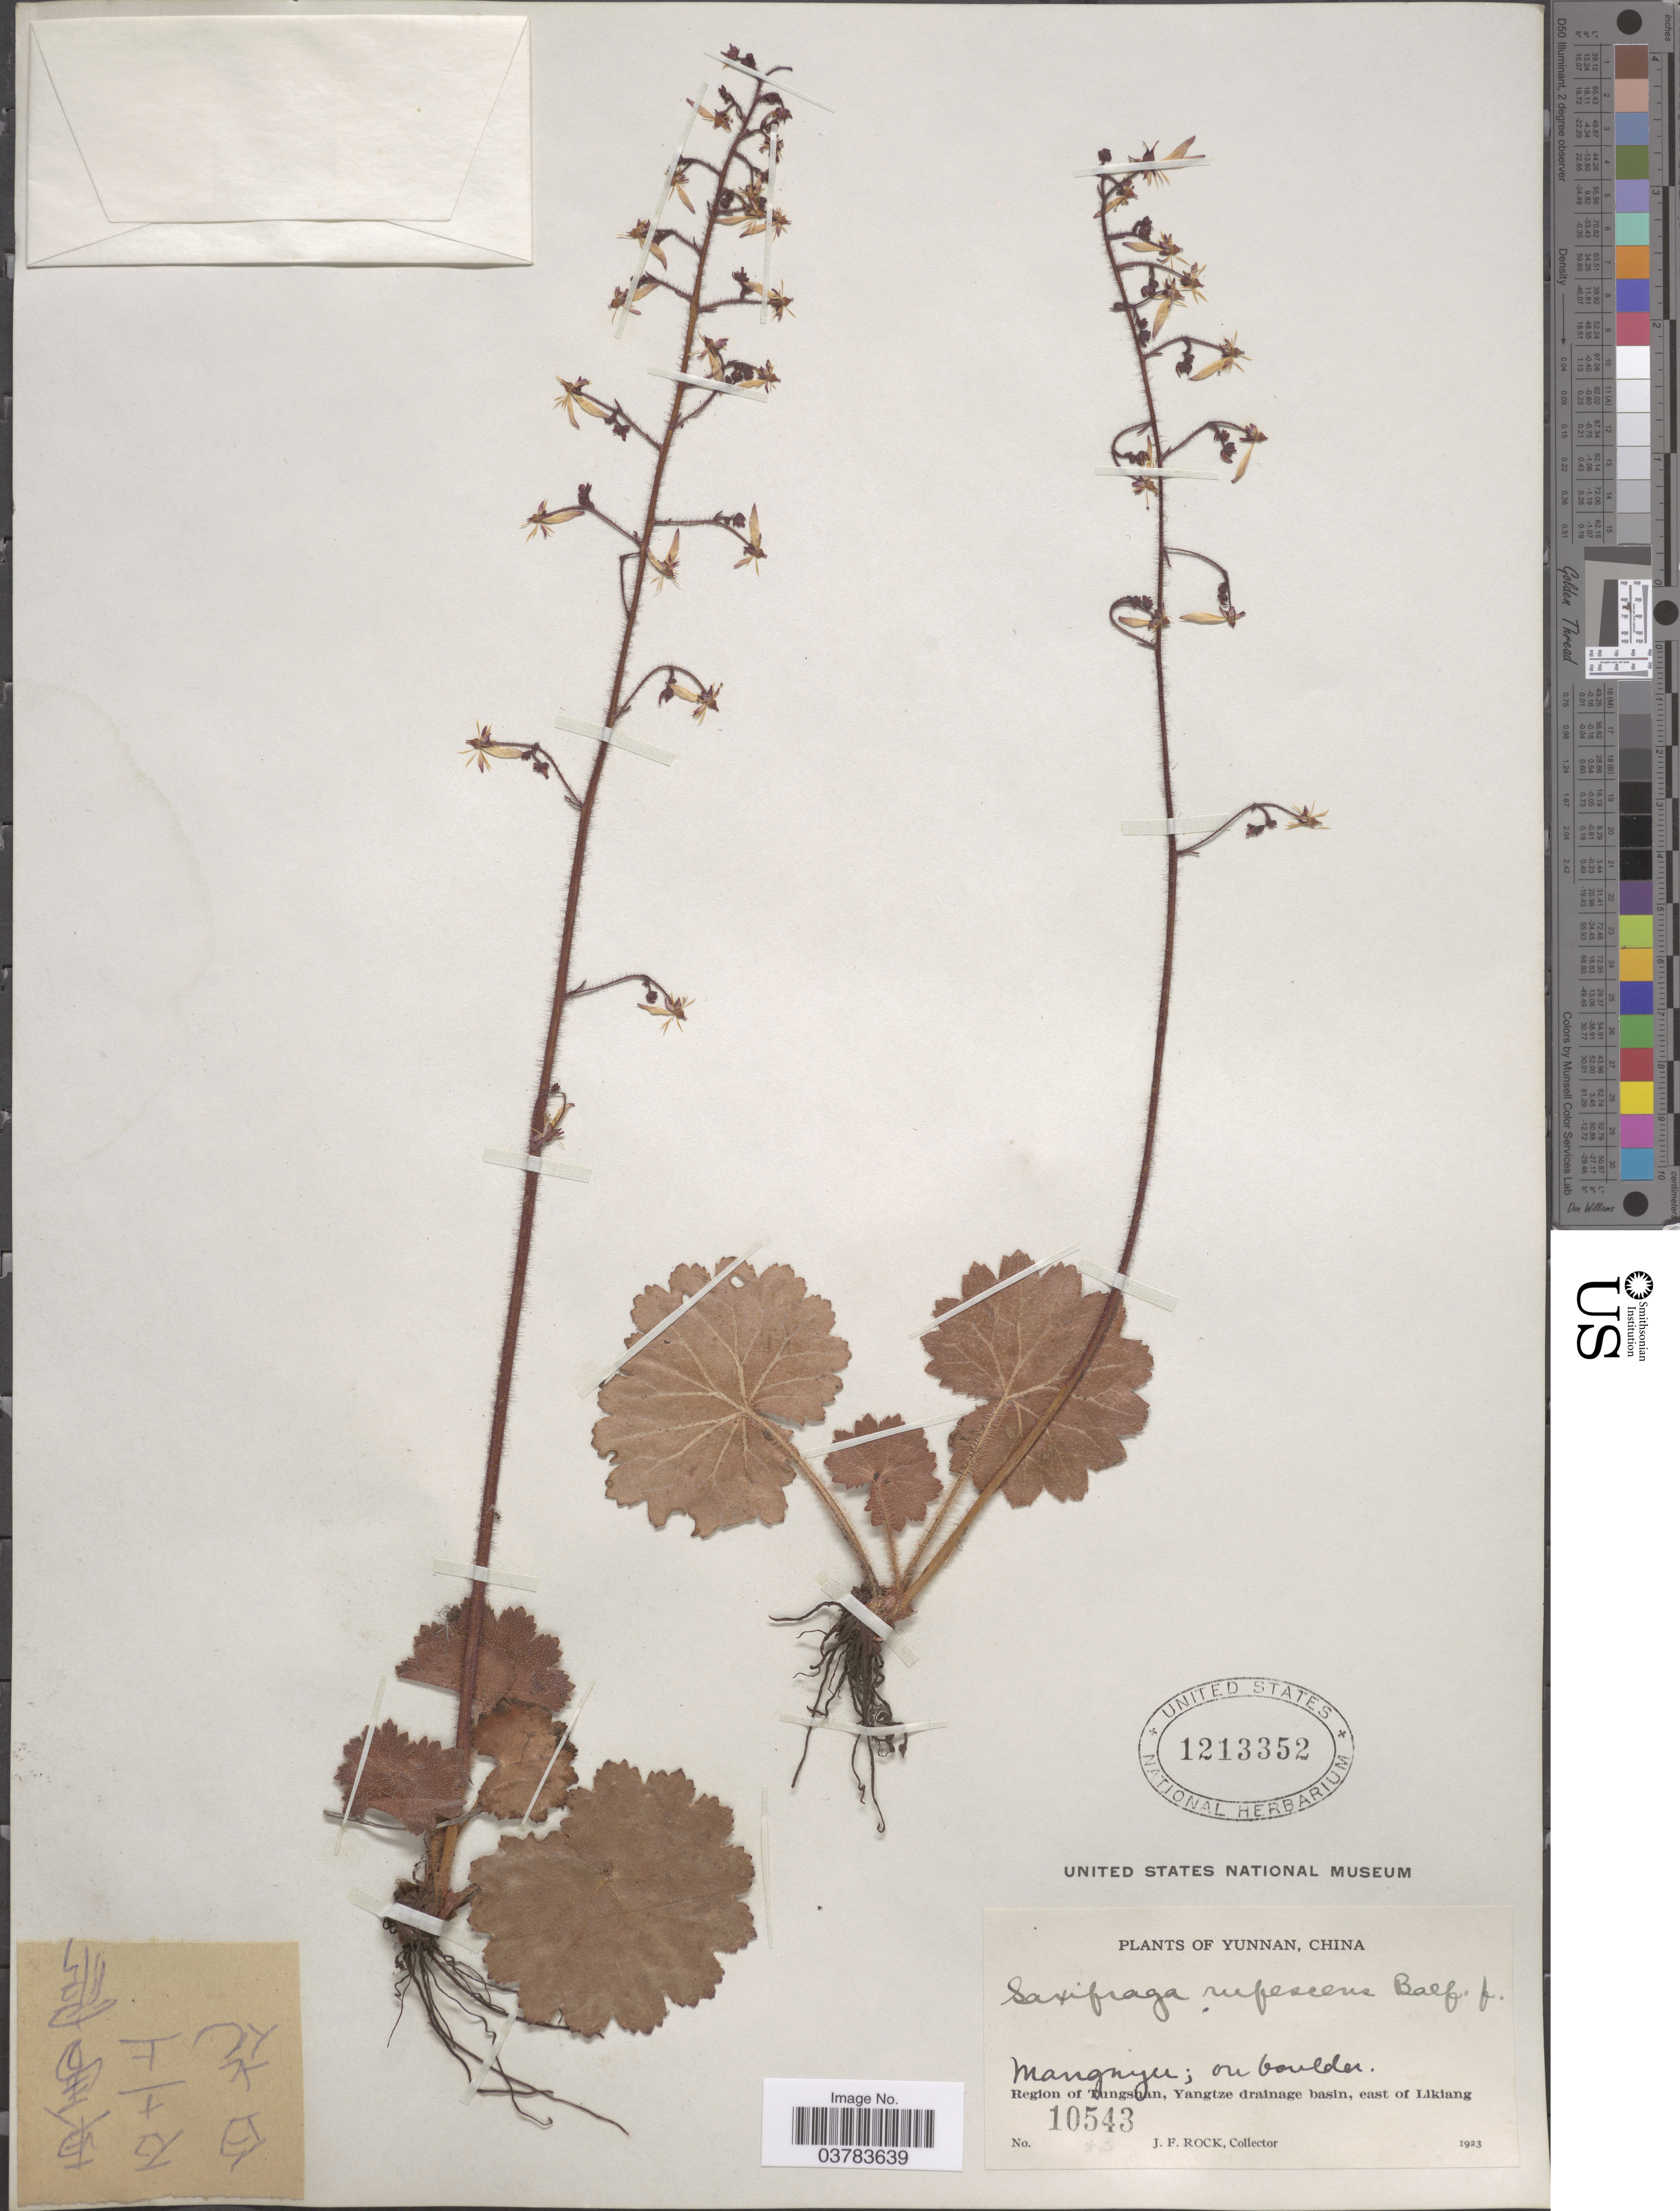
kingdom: Plantae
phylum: Tracheophyta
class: Magnoliopsida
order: Saxifragales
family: Saxifragaceae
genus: Saxifraga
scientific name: Saxifraga rufescens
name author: Balf.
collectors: J. Rock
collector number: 10543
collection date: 1923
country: China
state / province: Yunnan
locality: Mangnyu; on boulder. Region of Tungshan, Yangtze drainage basin, east of Likiang.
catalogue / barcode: US 1213352